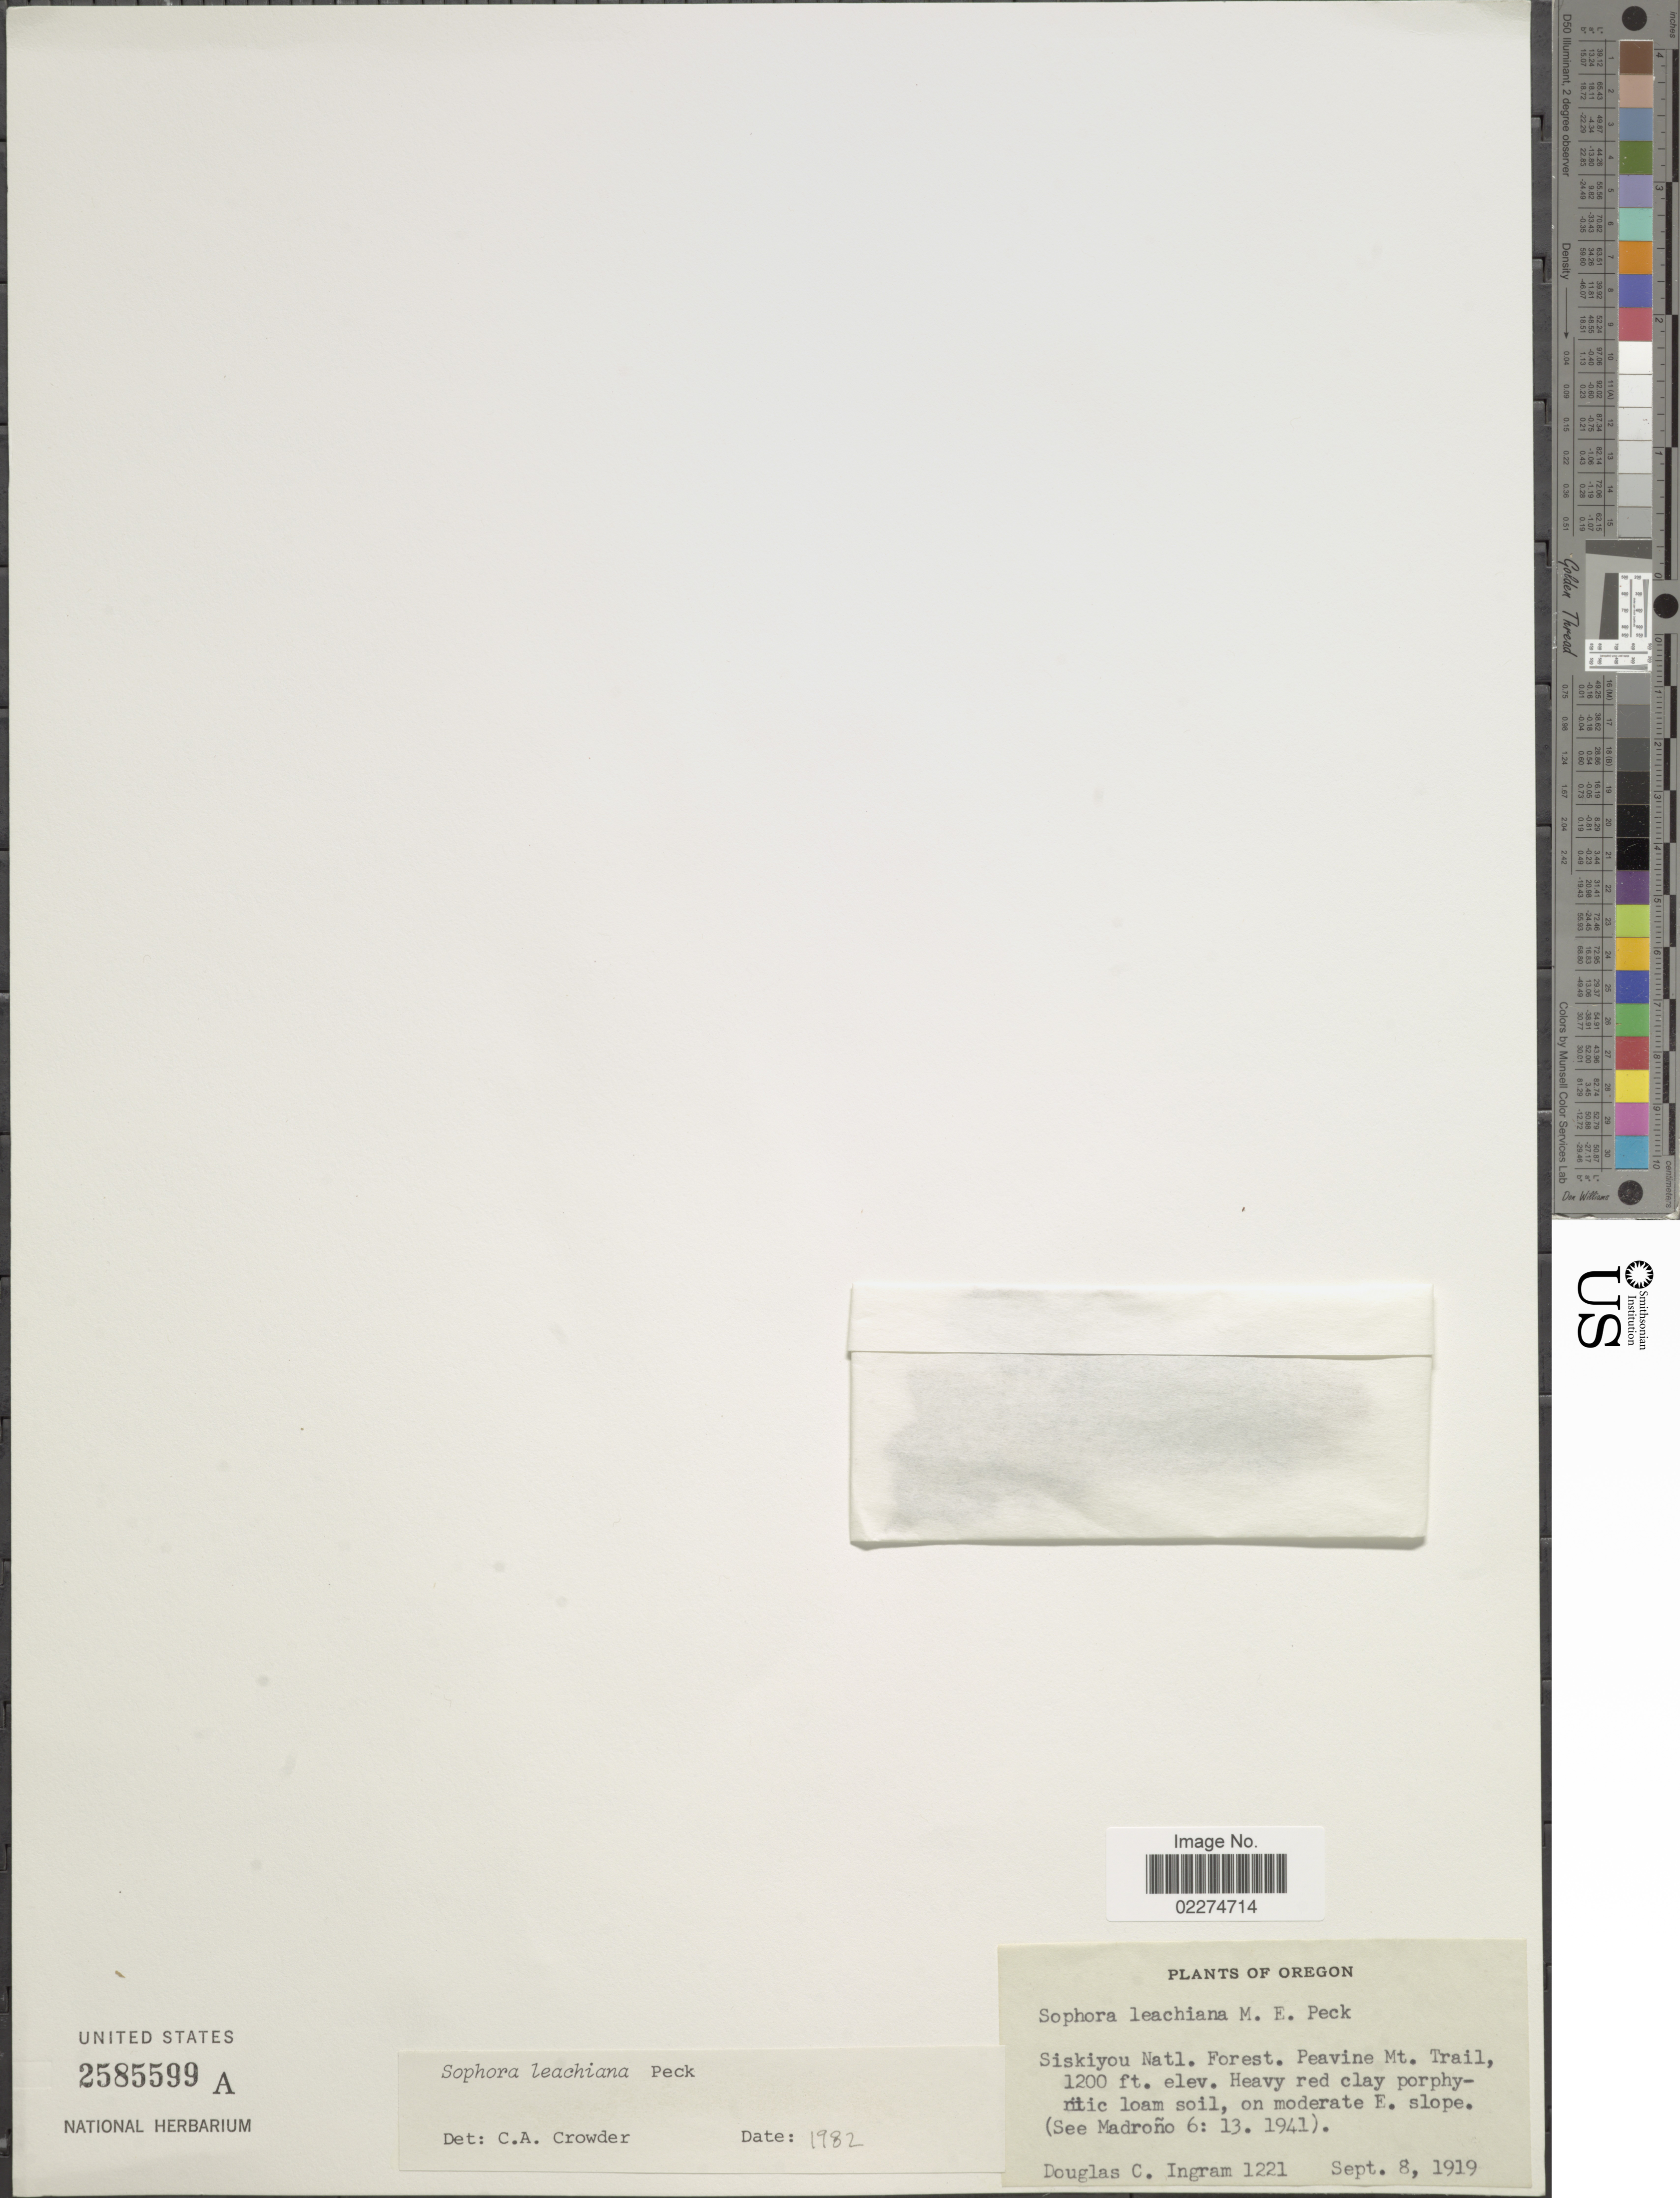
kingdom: Plantae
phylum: Tracheophyta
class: Magnoliopsida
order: Fabales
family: Fabaceae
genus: Sophora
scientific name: Sophora leachiana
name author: M. Peck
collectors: D. C. Ingram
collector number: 1221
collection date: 1919-09-08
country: United States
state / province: Oregon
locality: Siskiyou Natl. Forest, Peavine Mt. Trail, om moderate E, slope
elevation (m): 366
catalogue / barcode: US 2585599A